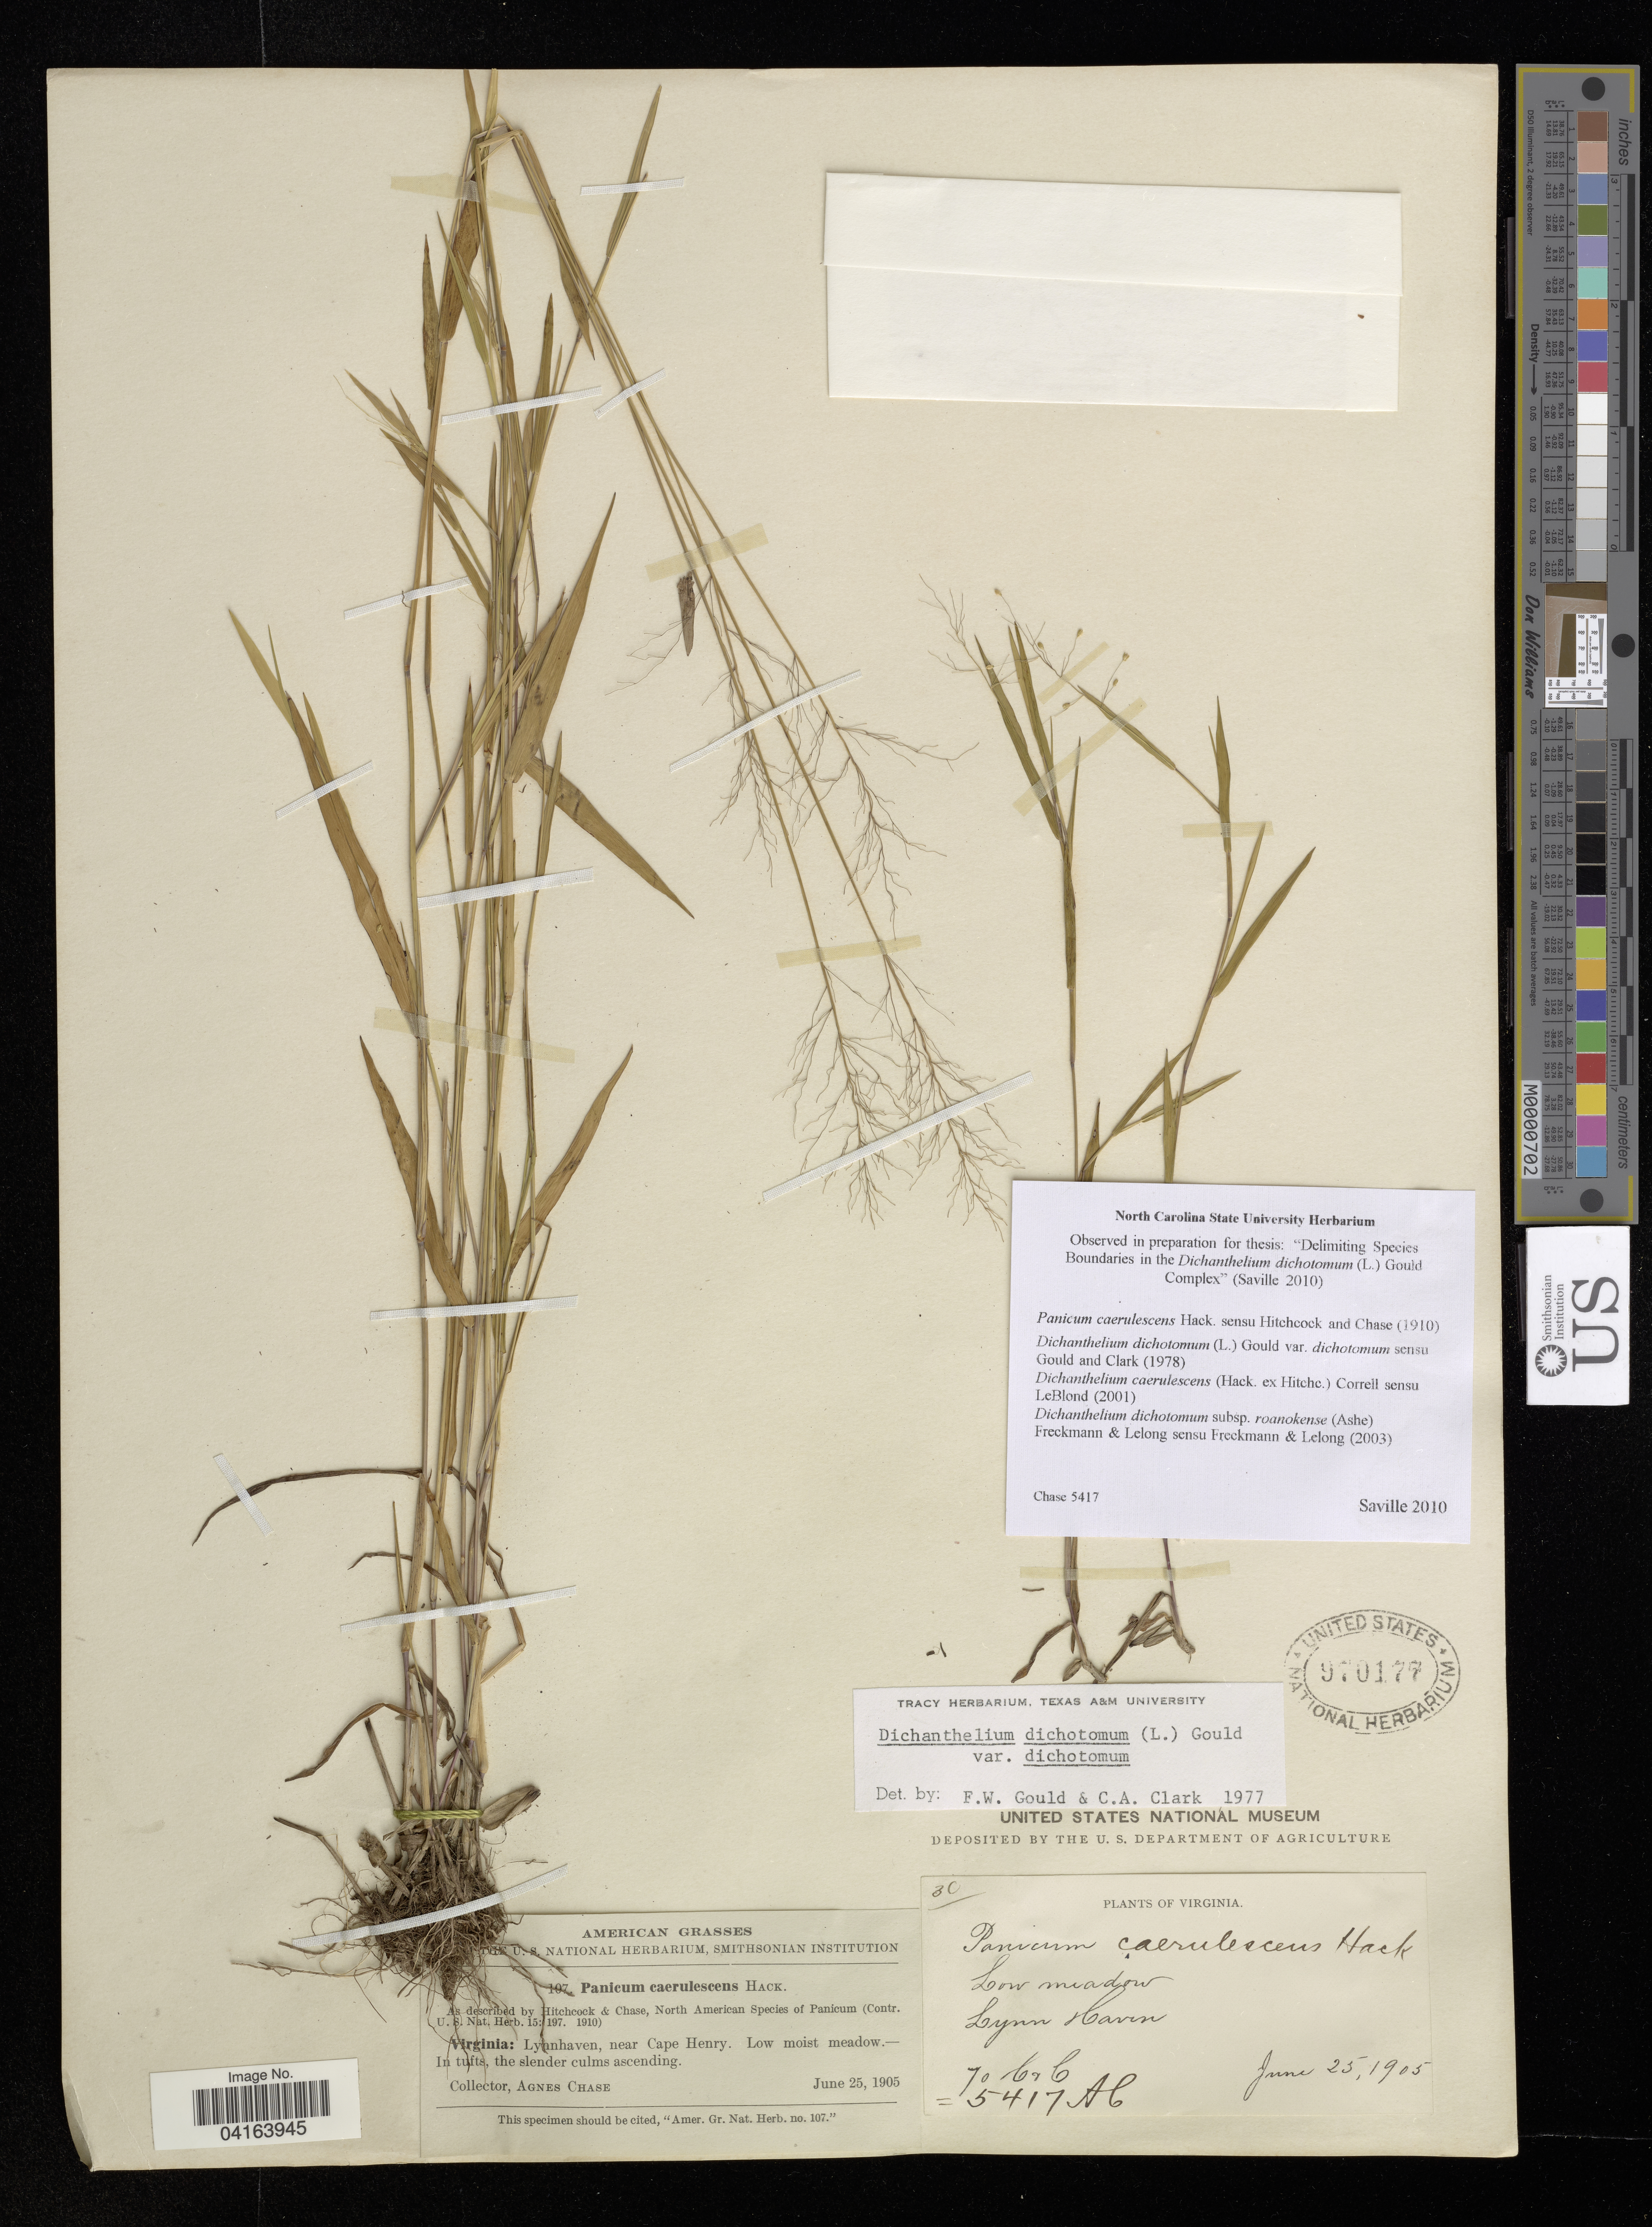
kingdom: Plantae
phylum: Tracheophyta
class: Liliopsida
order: Poales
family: Poaceae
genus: Dichanthelium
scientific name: Dichanthelium dichotomum subsp. roanokense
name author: (Ashe) LeBlond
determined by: Saville, A. C., (NCSC), North Carolina State University (UNITED STATES)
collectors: A. Chase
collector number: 70?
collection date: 1905-06-25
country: United States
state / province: Virginia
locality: Lynnhaven, near Cape Henry.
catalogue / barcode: US 970177